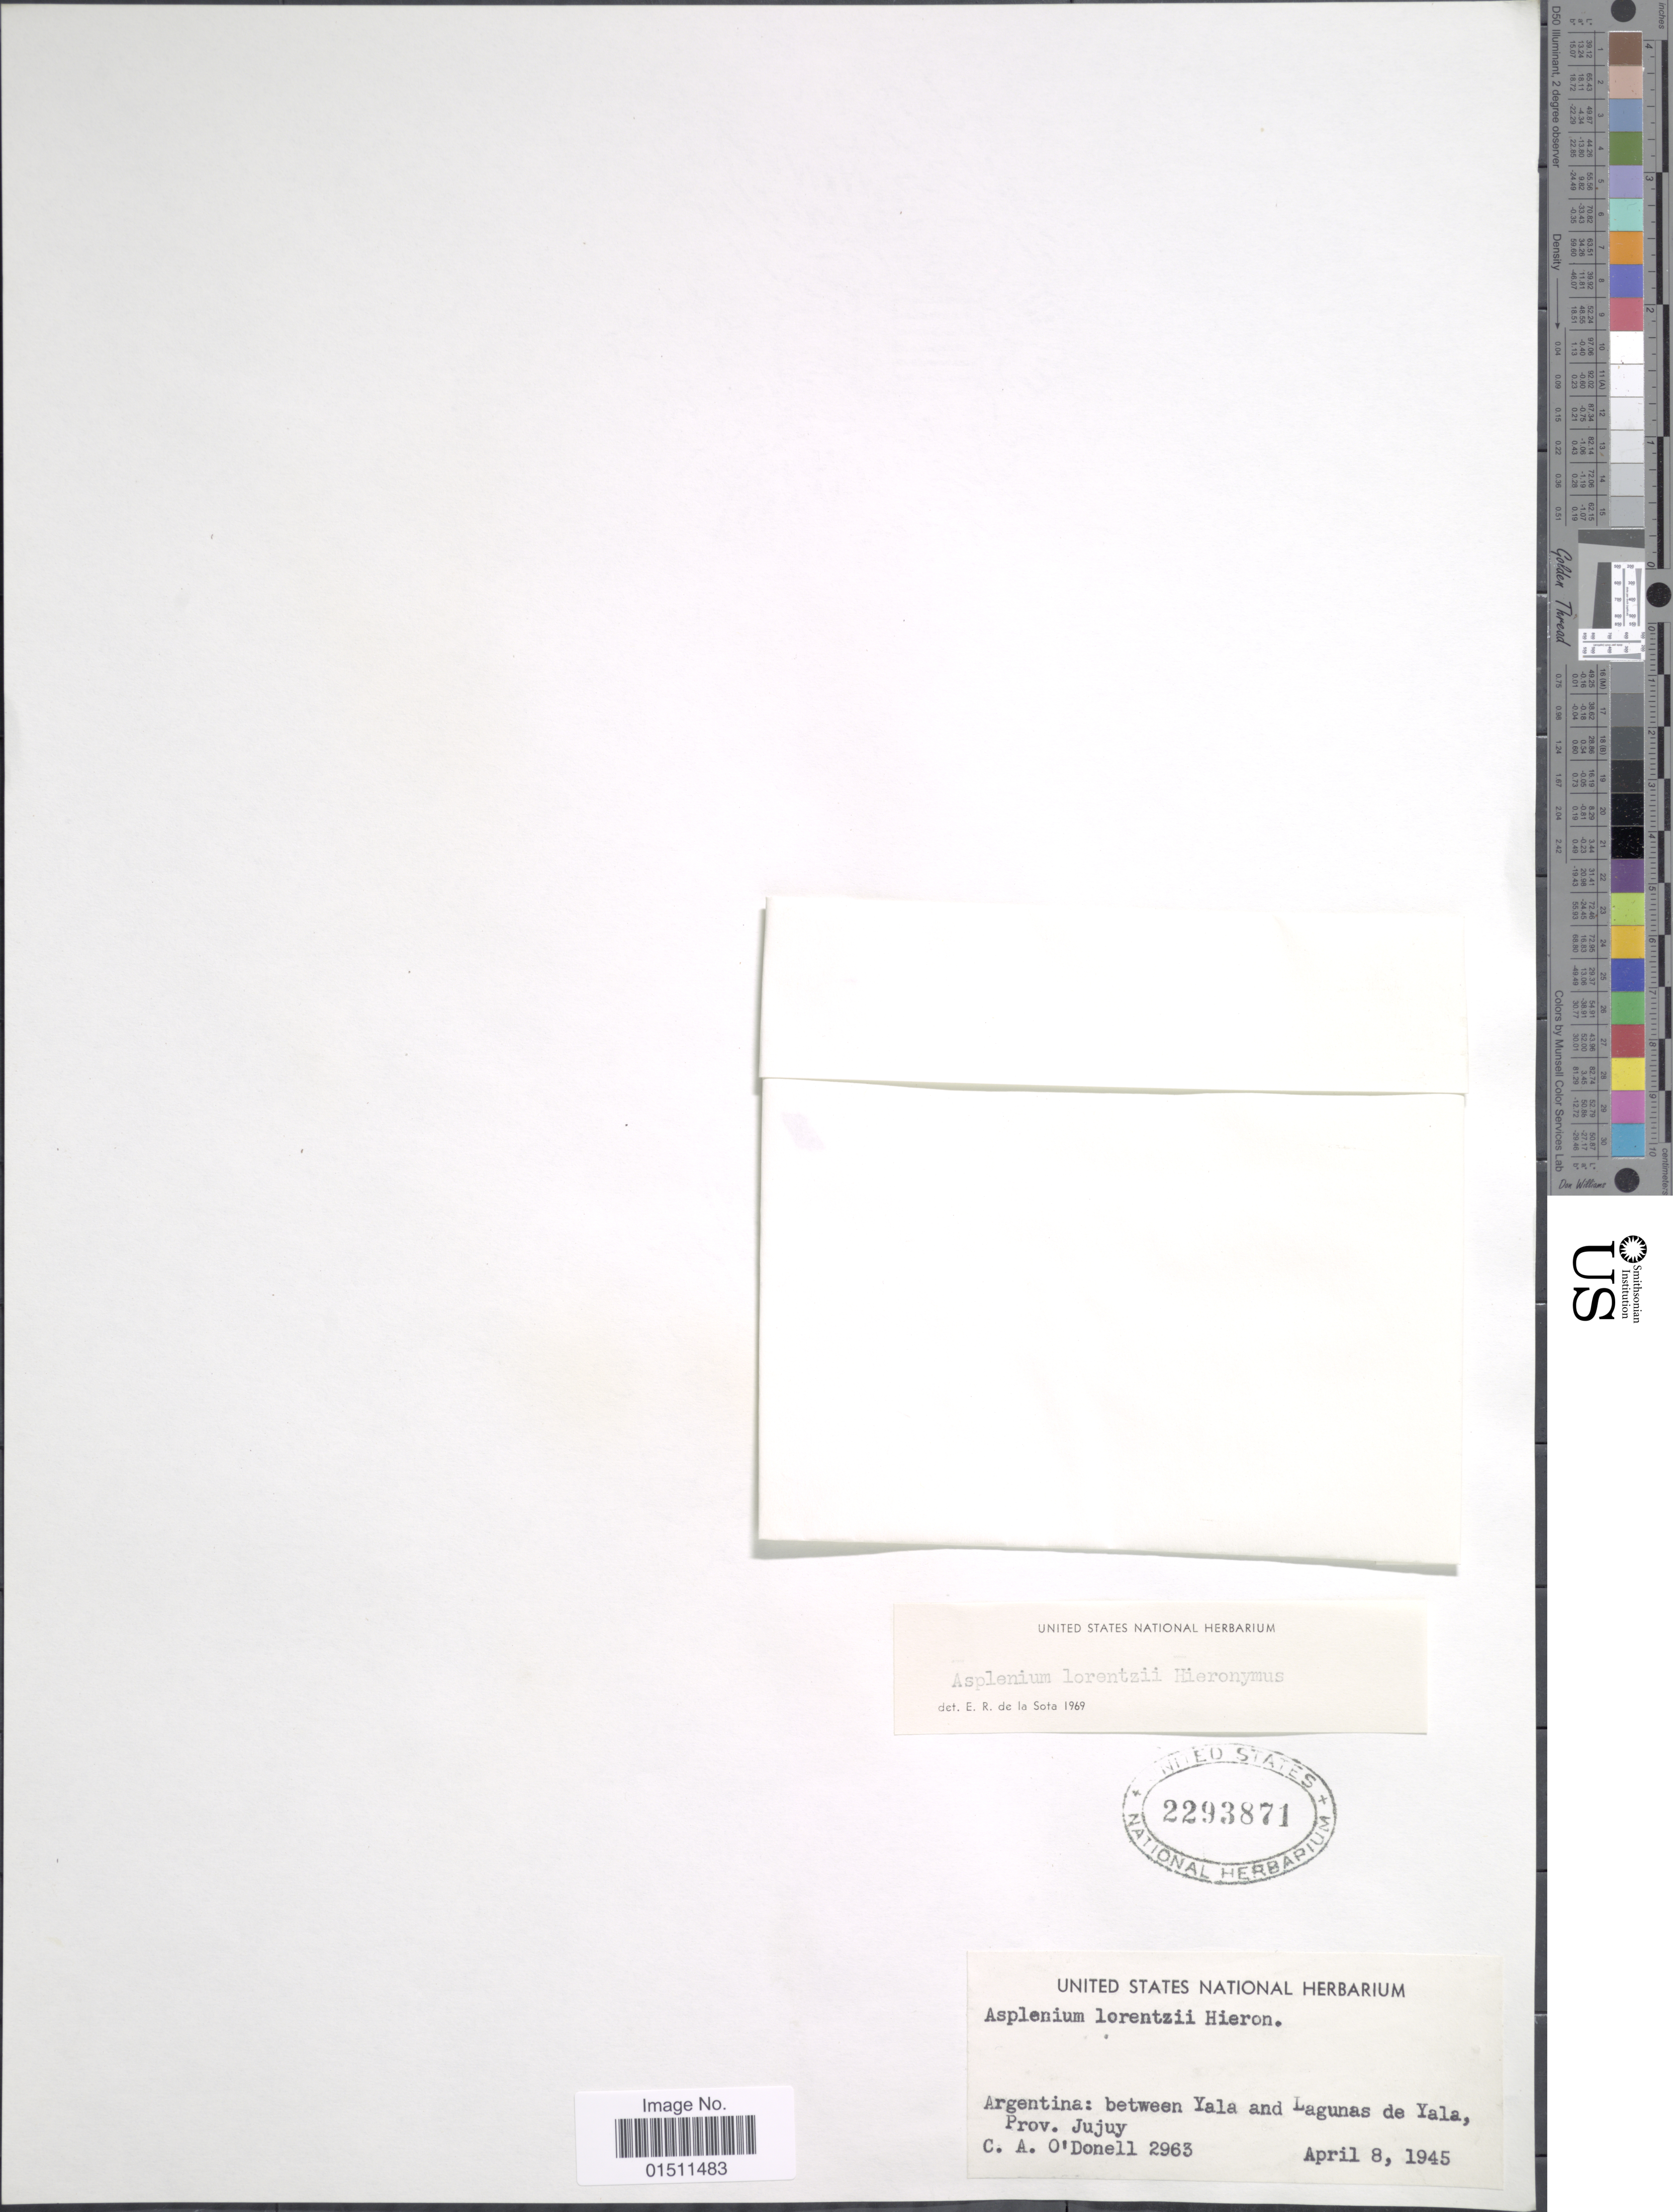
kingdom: Plantae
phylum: Tracheophyta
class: Polypodiopsida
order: Polypodiales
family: Aspleniaceae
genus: Asplenium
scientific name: Asplenium lorentzii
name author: Hieron.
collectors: C. A. O'Donell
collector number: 2963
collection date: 1945-04-08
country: Argentina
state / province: Jujuy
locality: Argentina: between Yala and Lagunas de Yala, Prov. Jujuy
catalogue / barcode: US 2293871